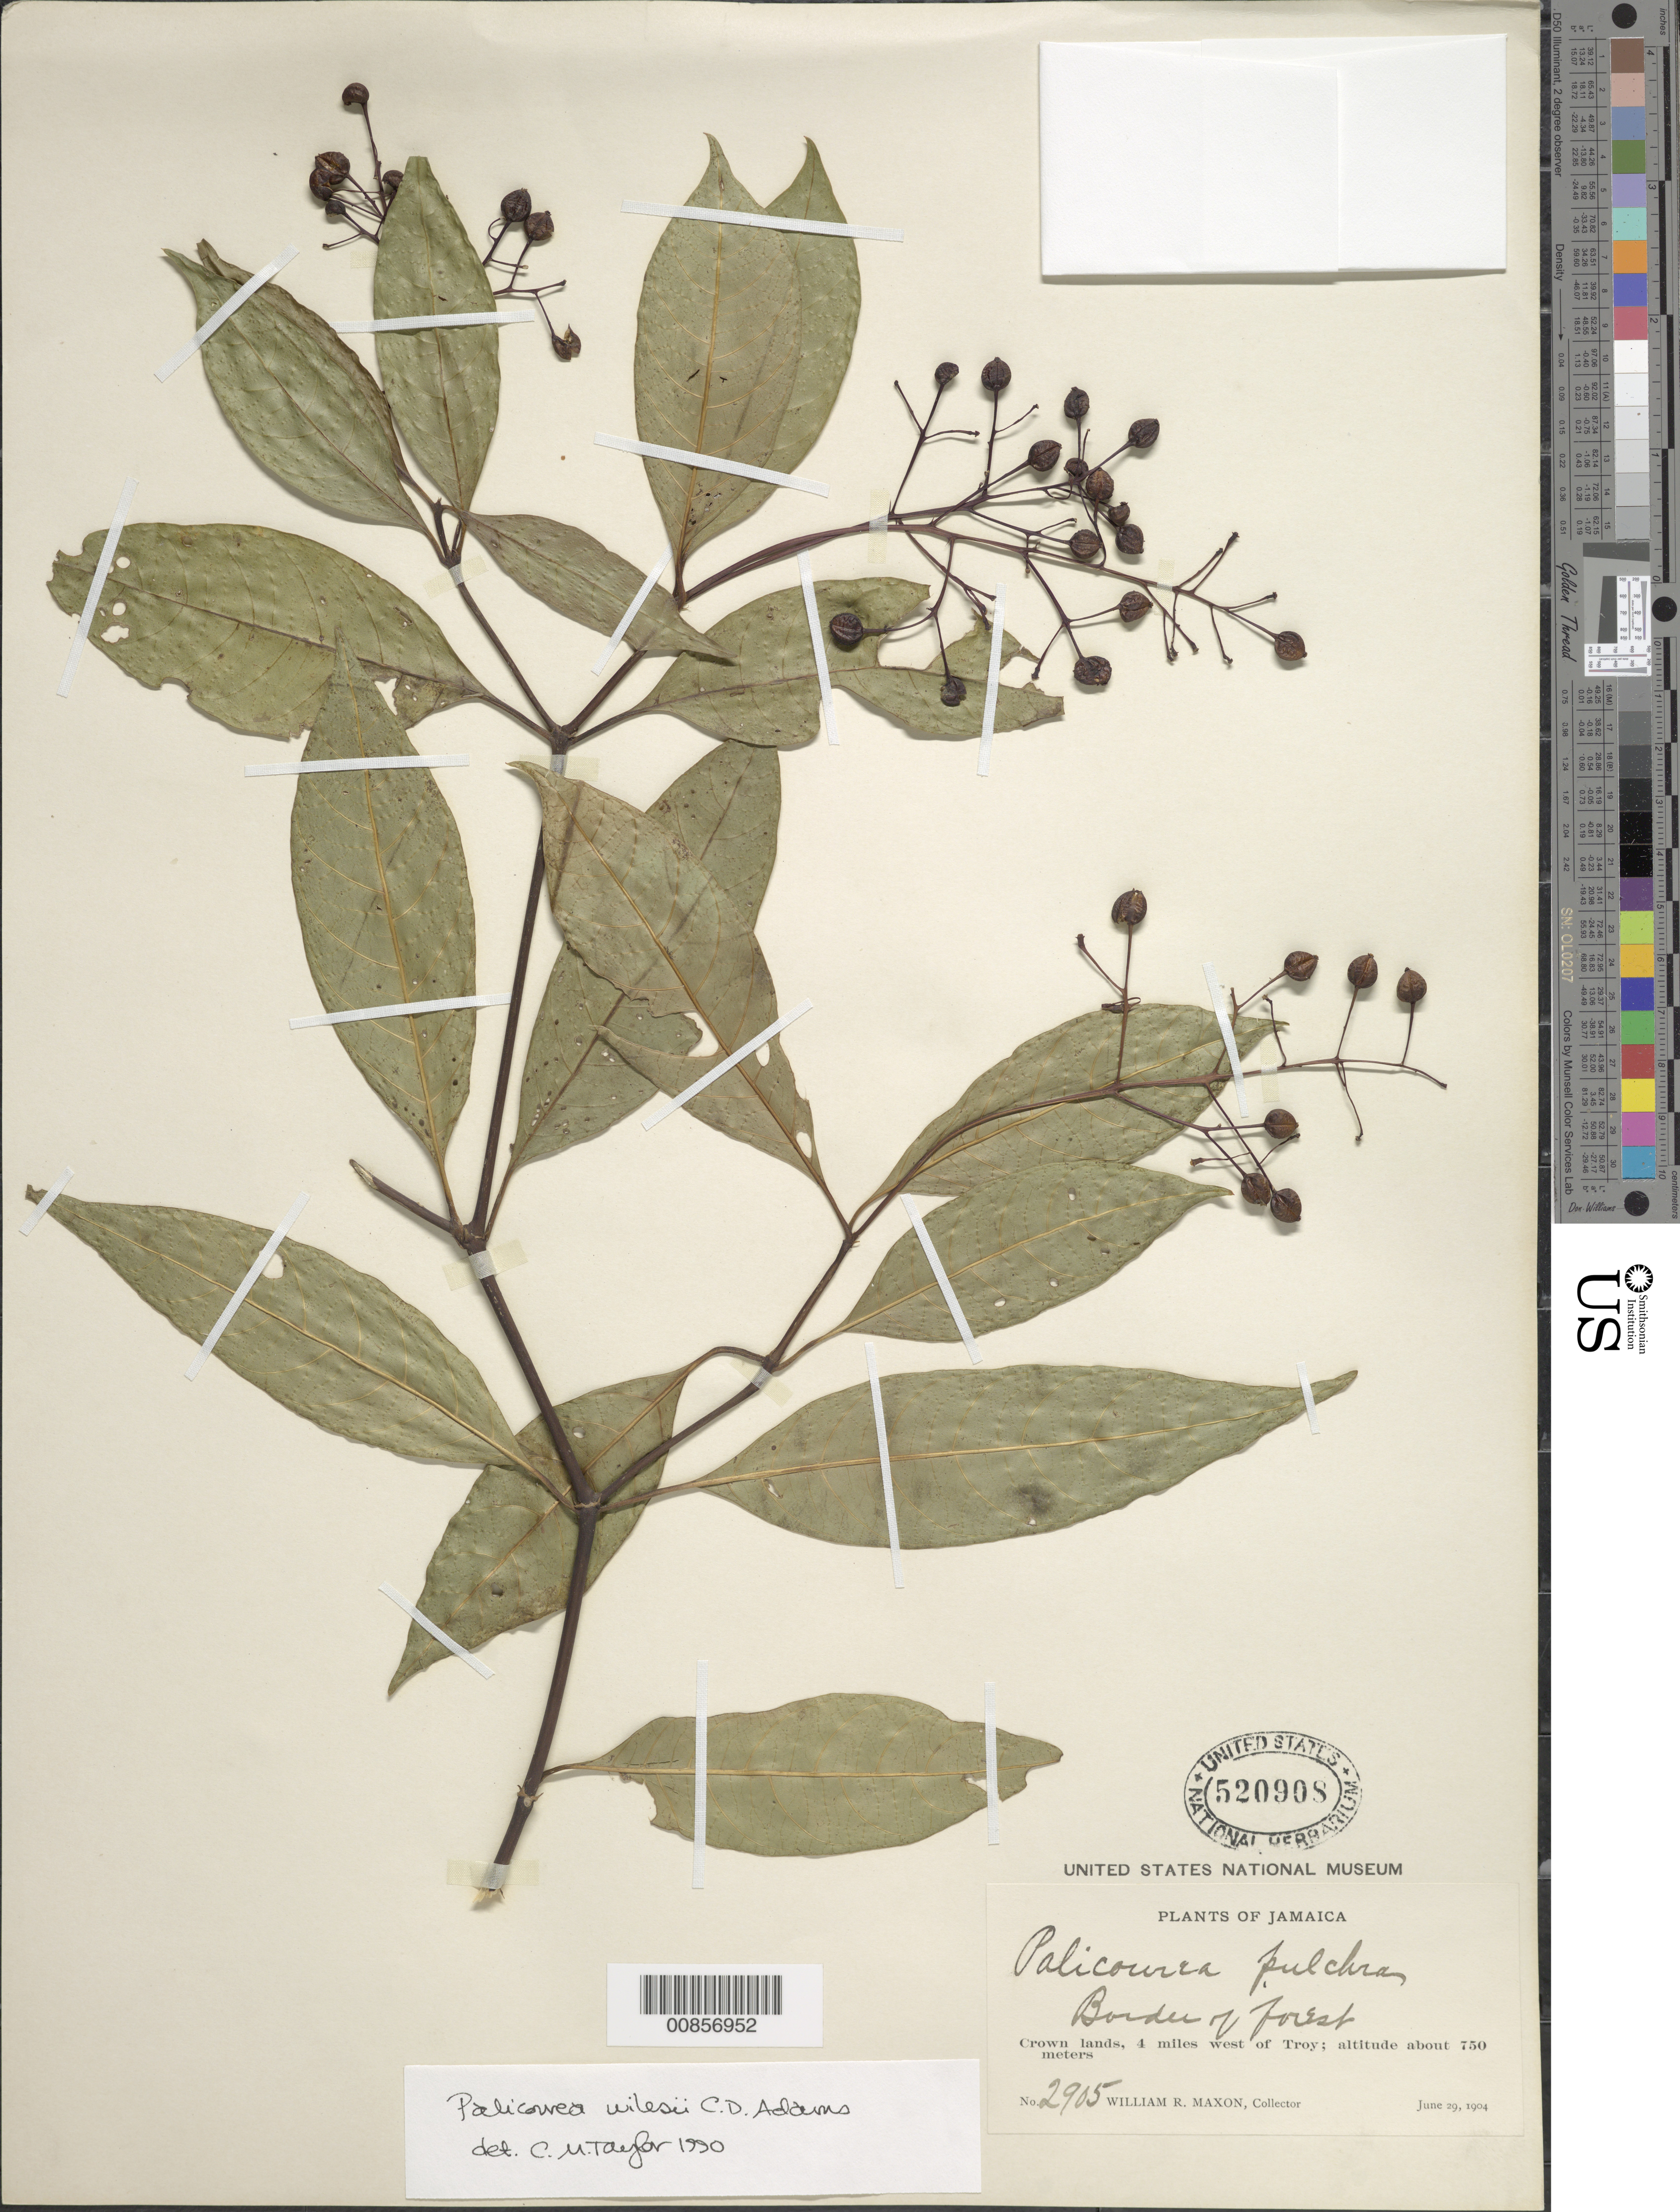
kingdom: Plantae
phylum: Tracheophyta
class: Magnoliopsida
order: Gentianales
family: Rubiaceae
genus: Palicourea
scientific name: Palicourea wilesii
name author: C.D. Adams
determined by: Taylor, Charlotte M.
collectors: W. R. Maxon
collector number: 2905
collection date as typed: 29 Jun 1004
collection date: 1904-06-29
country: Jamaica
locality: Crown Lands, 4 miles west of Troy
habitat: Border of forest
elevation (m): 750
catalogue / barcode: US 520908